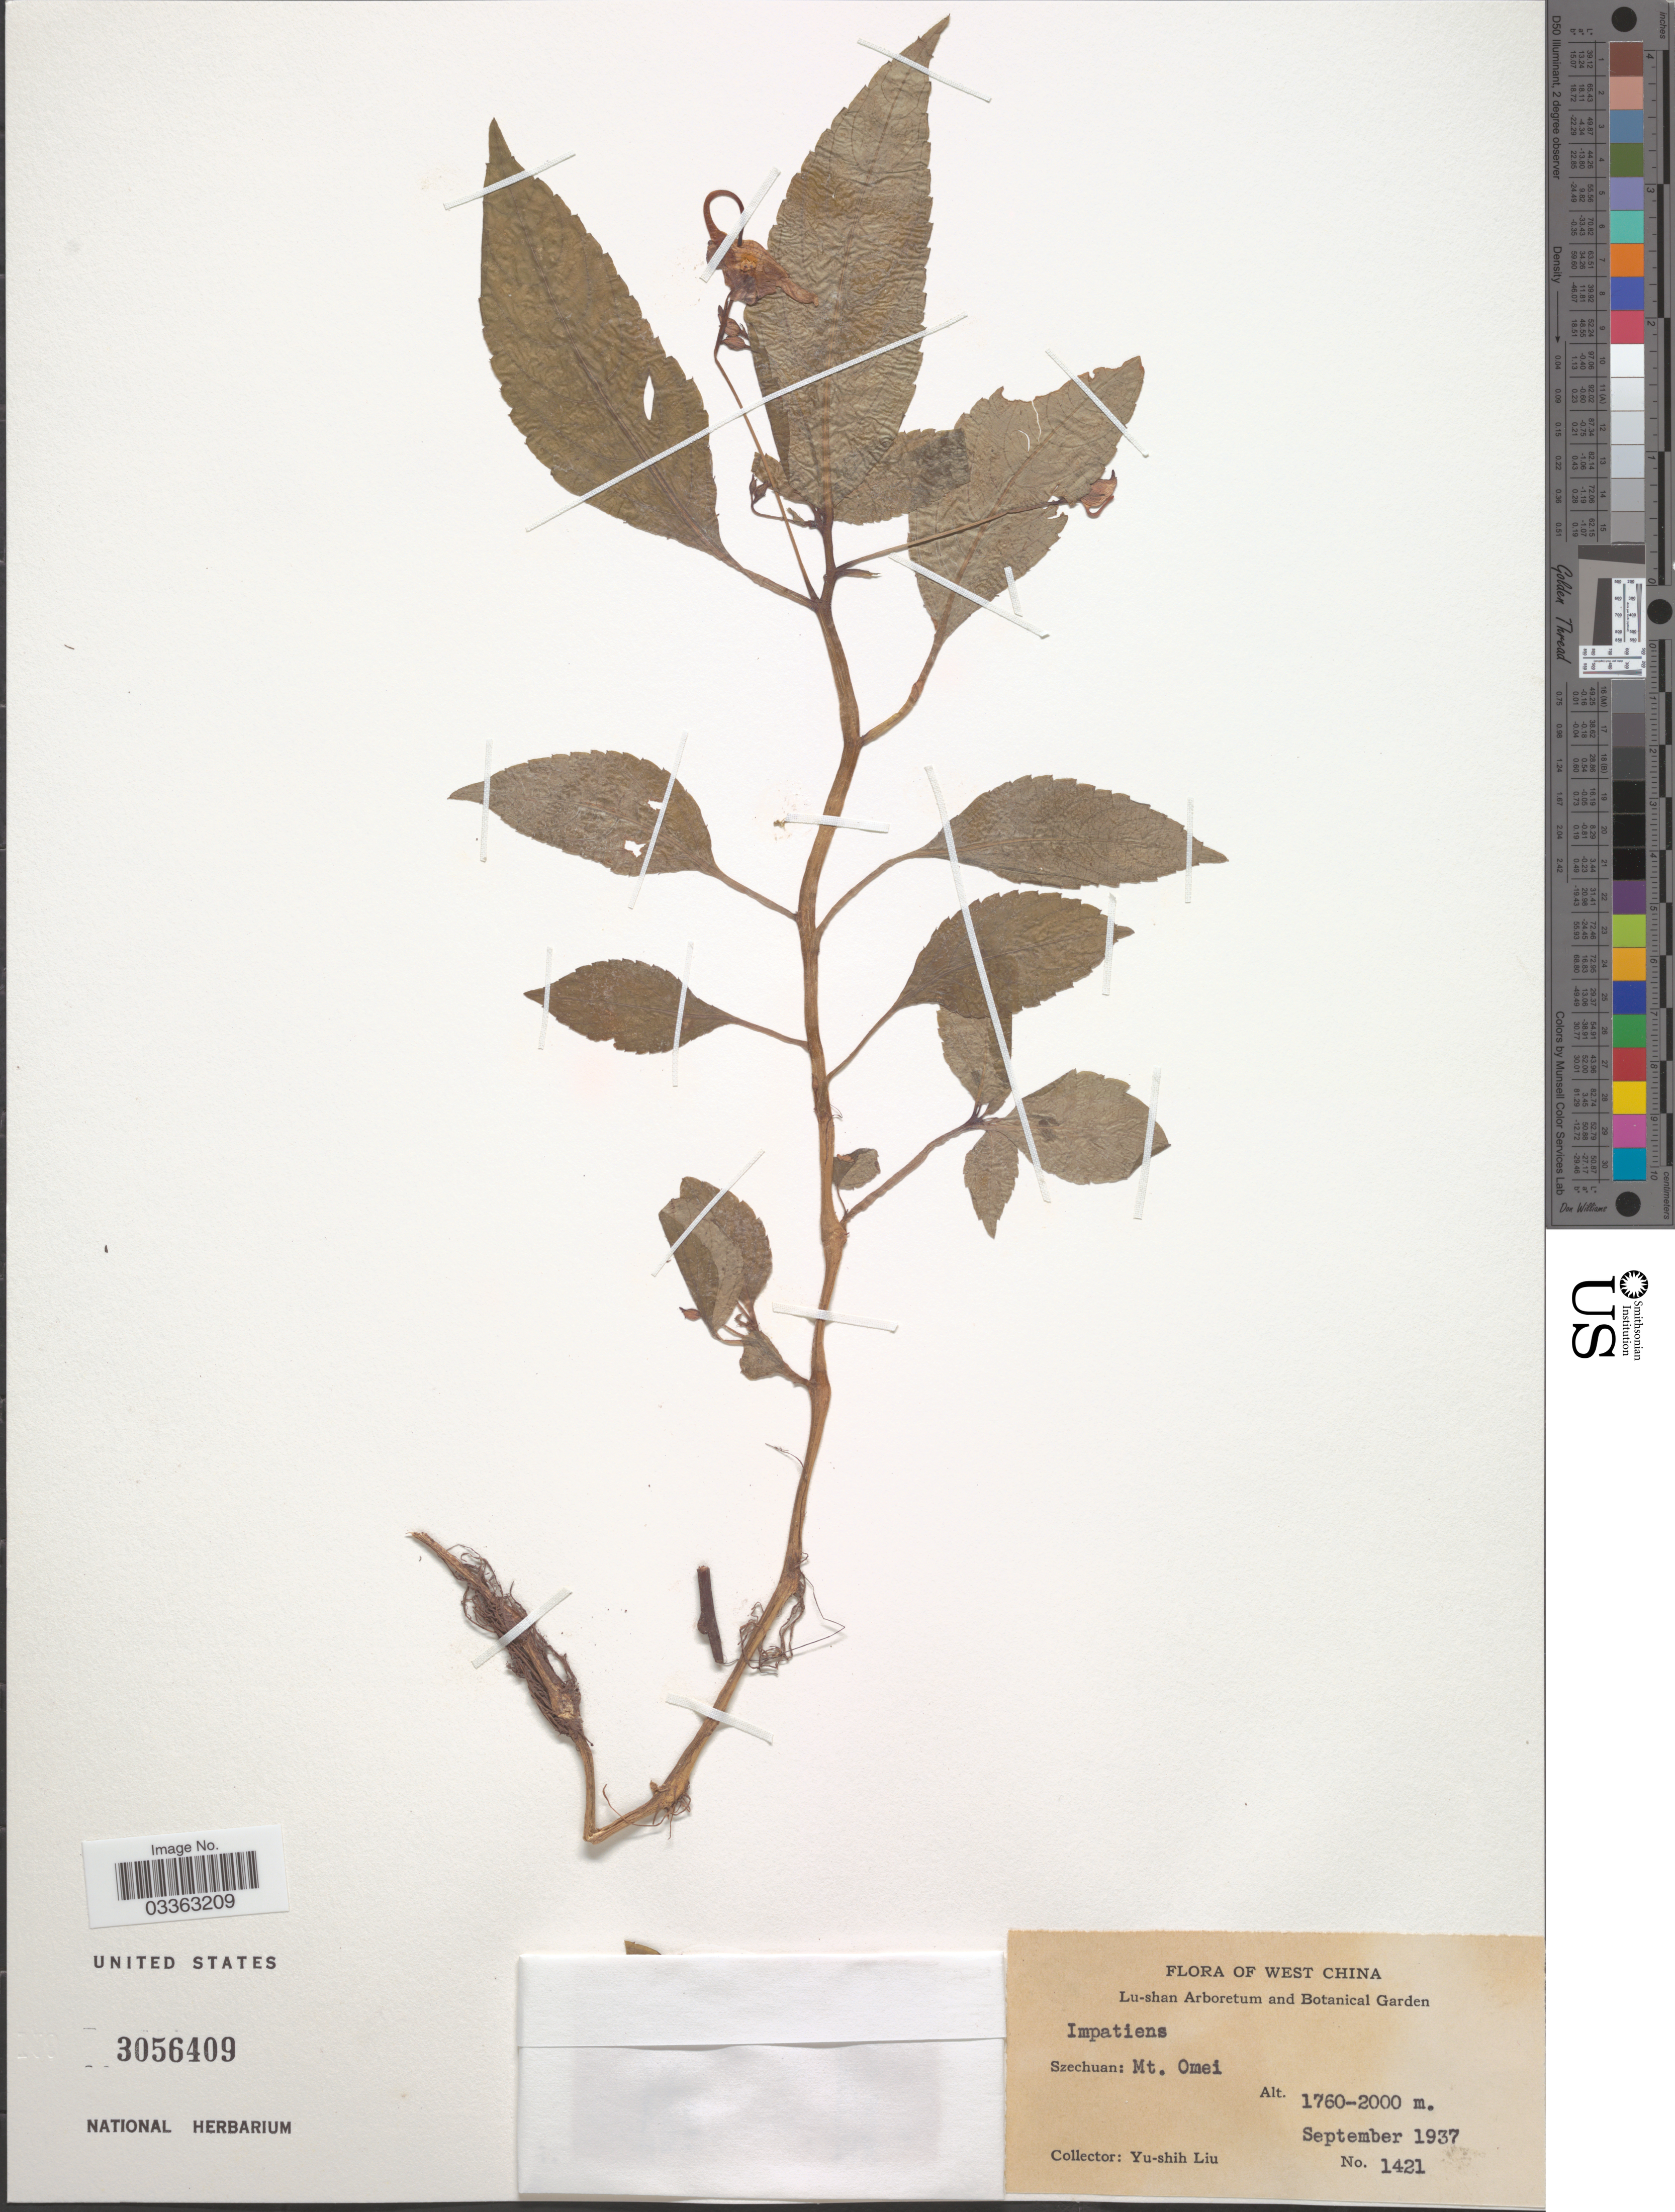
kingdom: Plantae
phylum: Tracheophyta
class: Magnoliopsida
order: Ericales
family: Balsaminaceae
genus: Impatiens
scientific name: Impatiens sp.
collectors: Y.-S. Liu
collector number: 1421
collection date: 1937-09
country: China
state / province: Sichuan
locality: West China. Szechuan: Mt. Omei.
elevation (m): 1760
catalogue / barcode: US 3056409